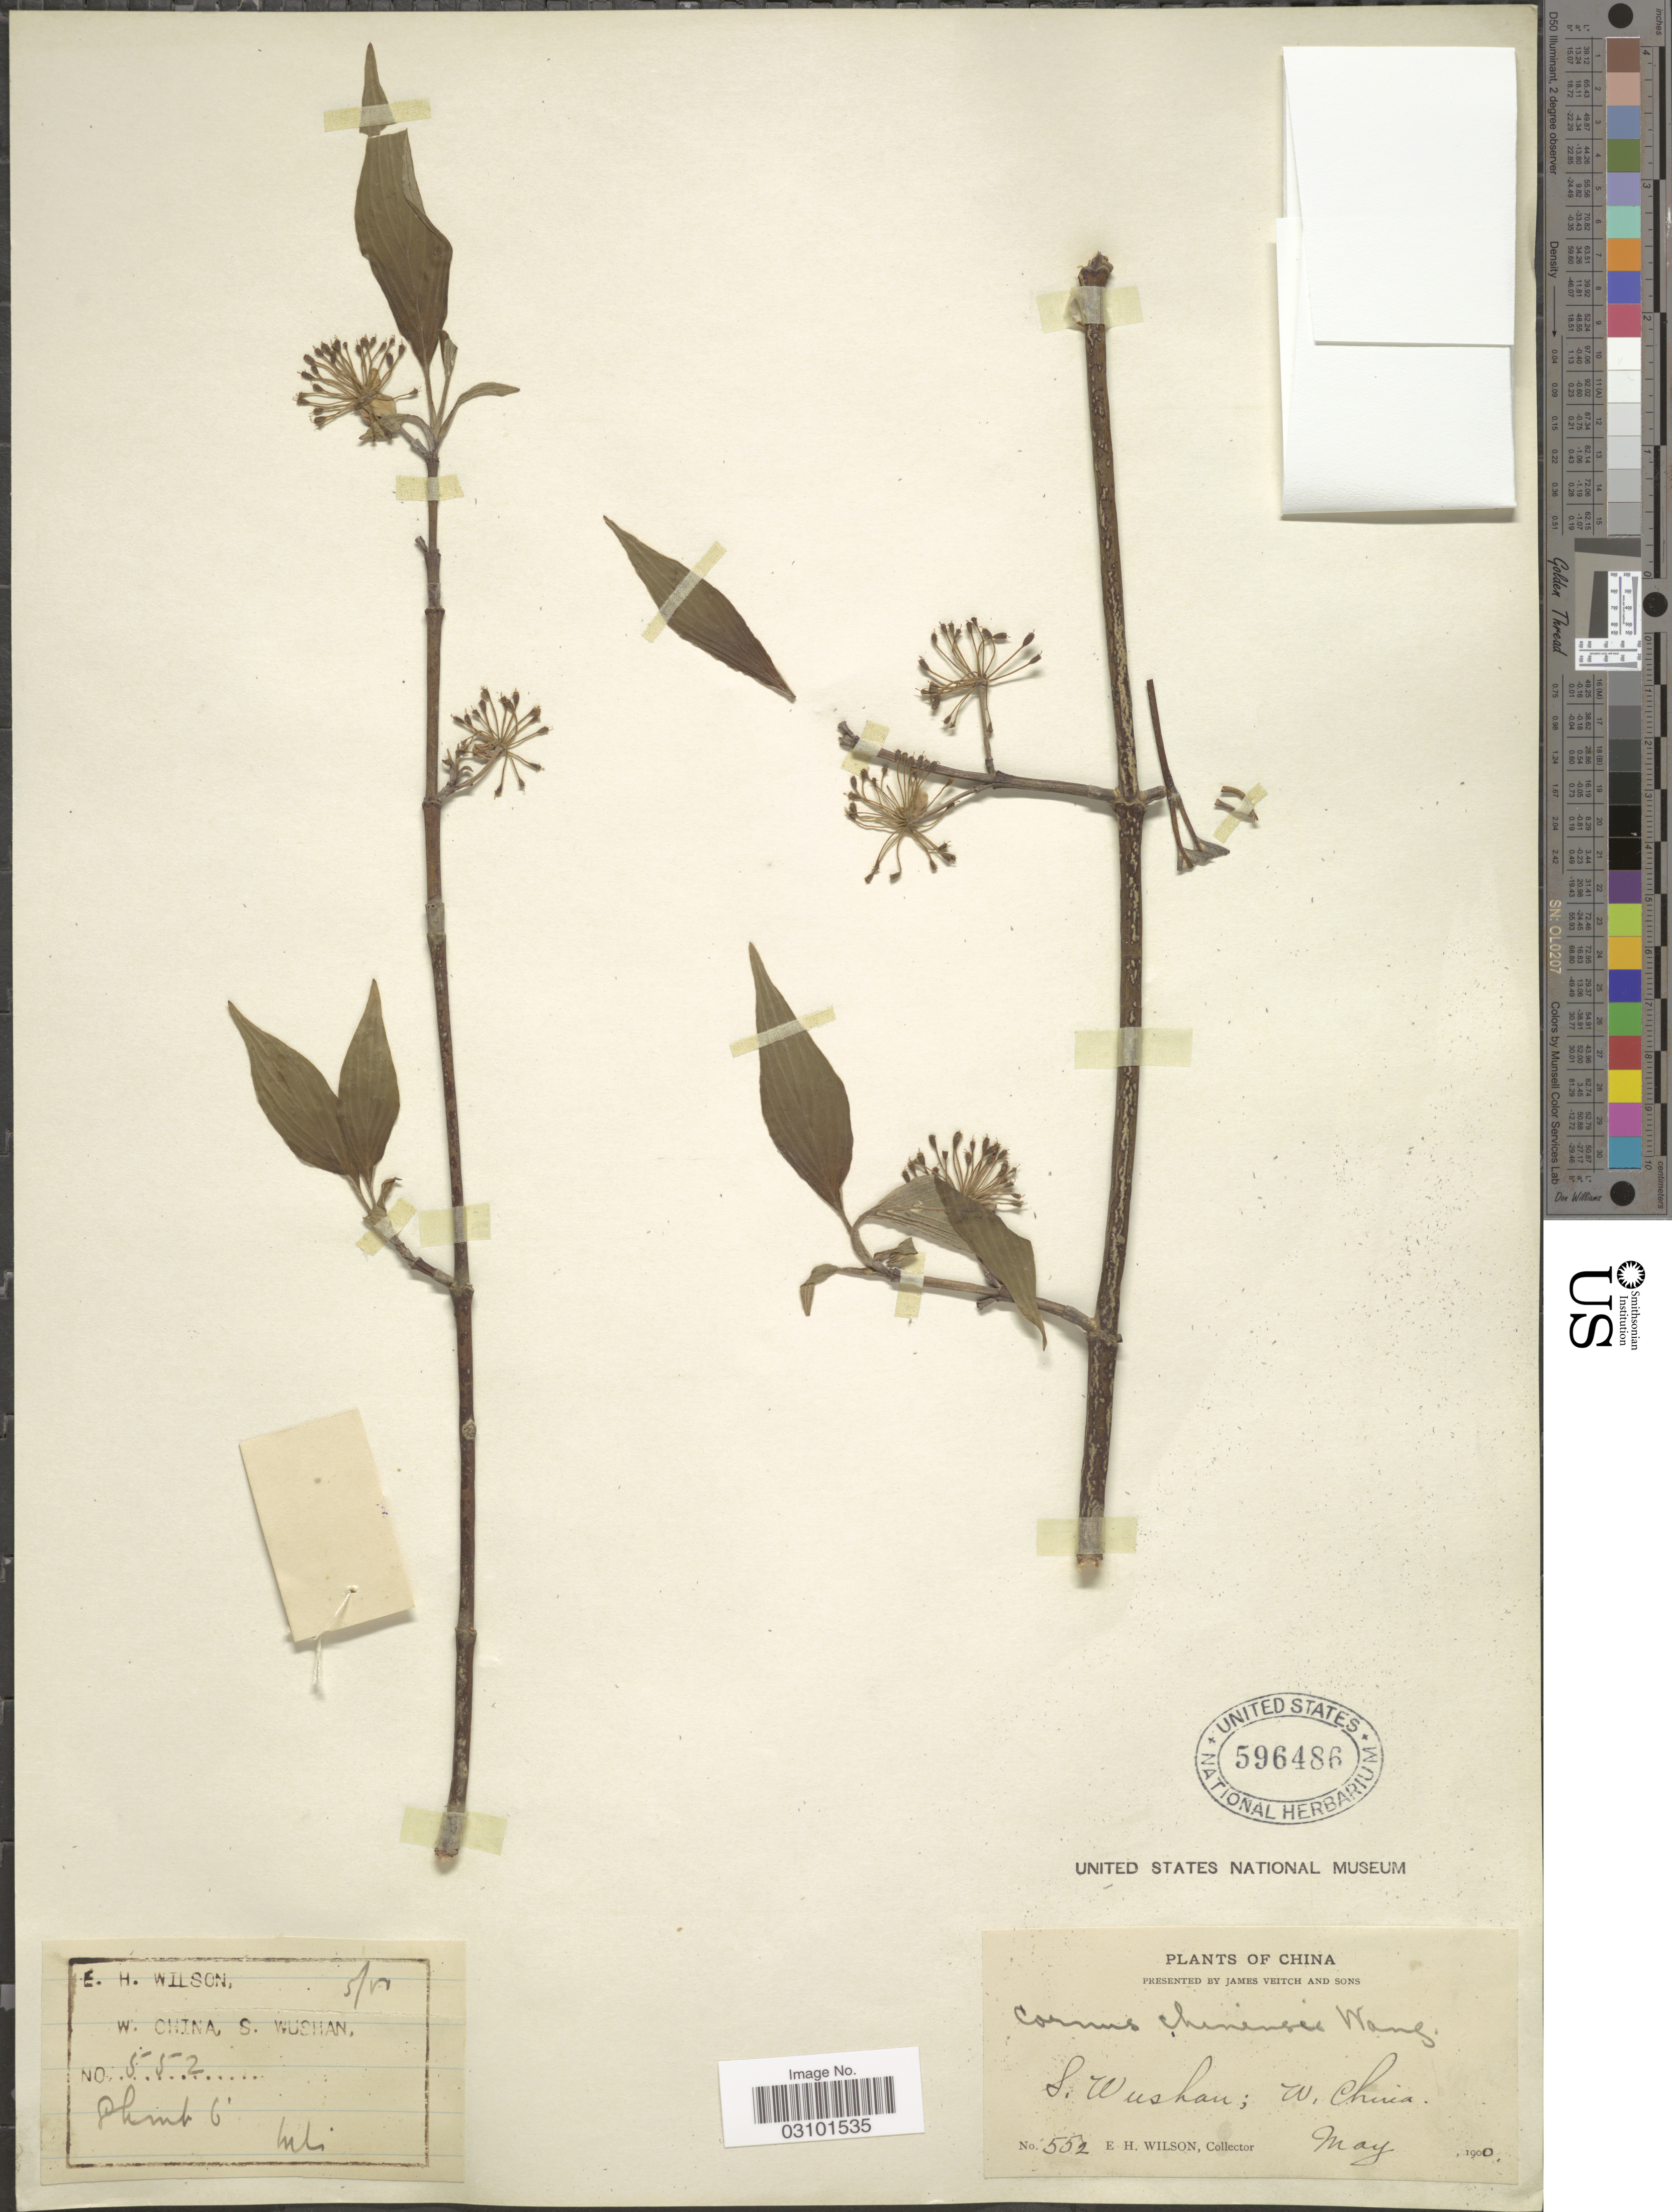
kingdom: Plantae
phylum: Tracheophyta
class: Magnoliopsida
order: Cornales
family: Cornaceae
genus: Cornus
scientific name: Cornus chinensis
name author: Wangerin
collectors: E. Wilson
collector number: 552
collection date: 1900-05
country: China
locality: S. Wushan; W. China.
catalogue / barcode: US 596486